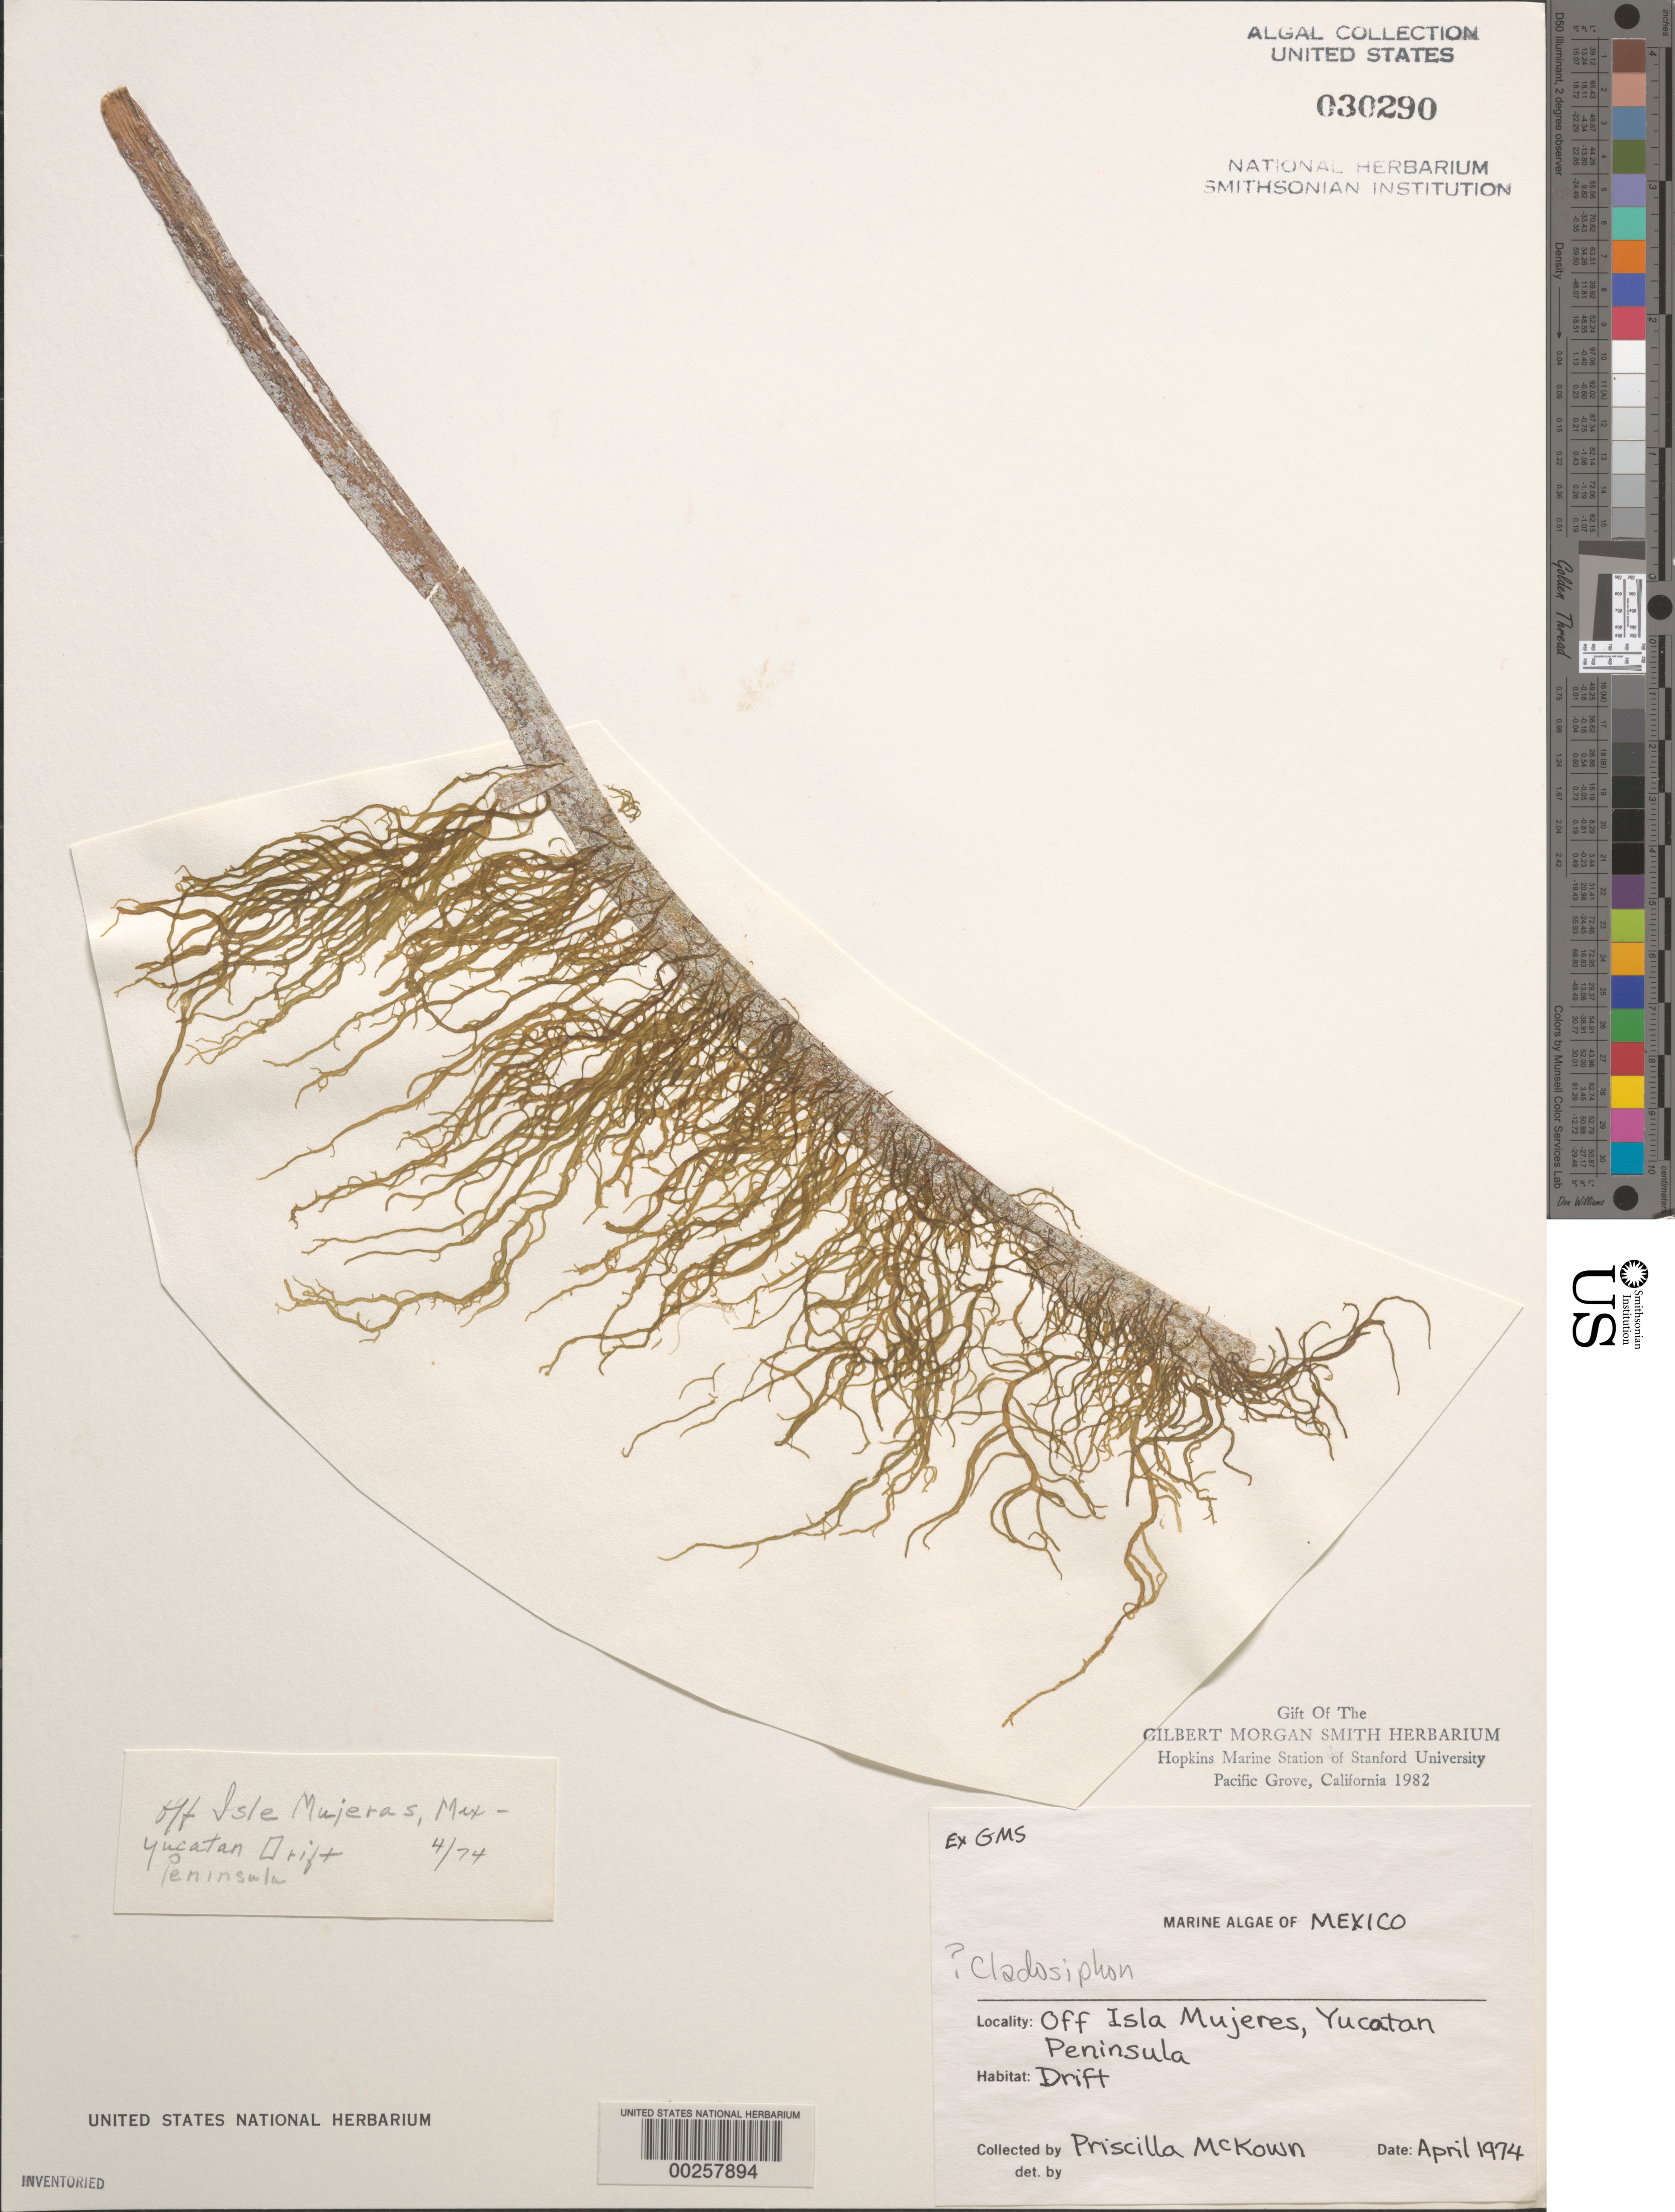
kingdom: Chromista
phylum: Ochrophyta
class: Phaeophyceae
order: Ectocarpales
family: Chordariaceae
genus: Cladosiphon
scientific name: Cladosiphon sp.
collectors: P. McKown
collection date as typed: Apr 1974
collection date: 1974-04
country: Mexico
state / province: Yucatan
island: Isla Mujeres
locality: Off Isla Mujeres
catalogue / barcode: US 30290